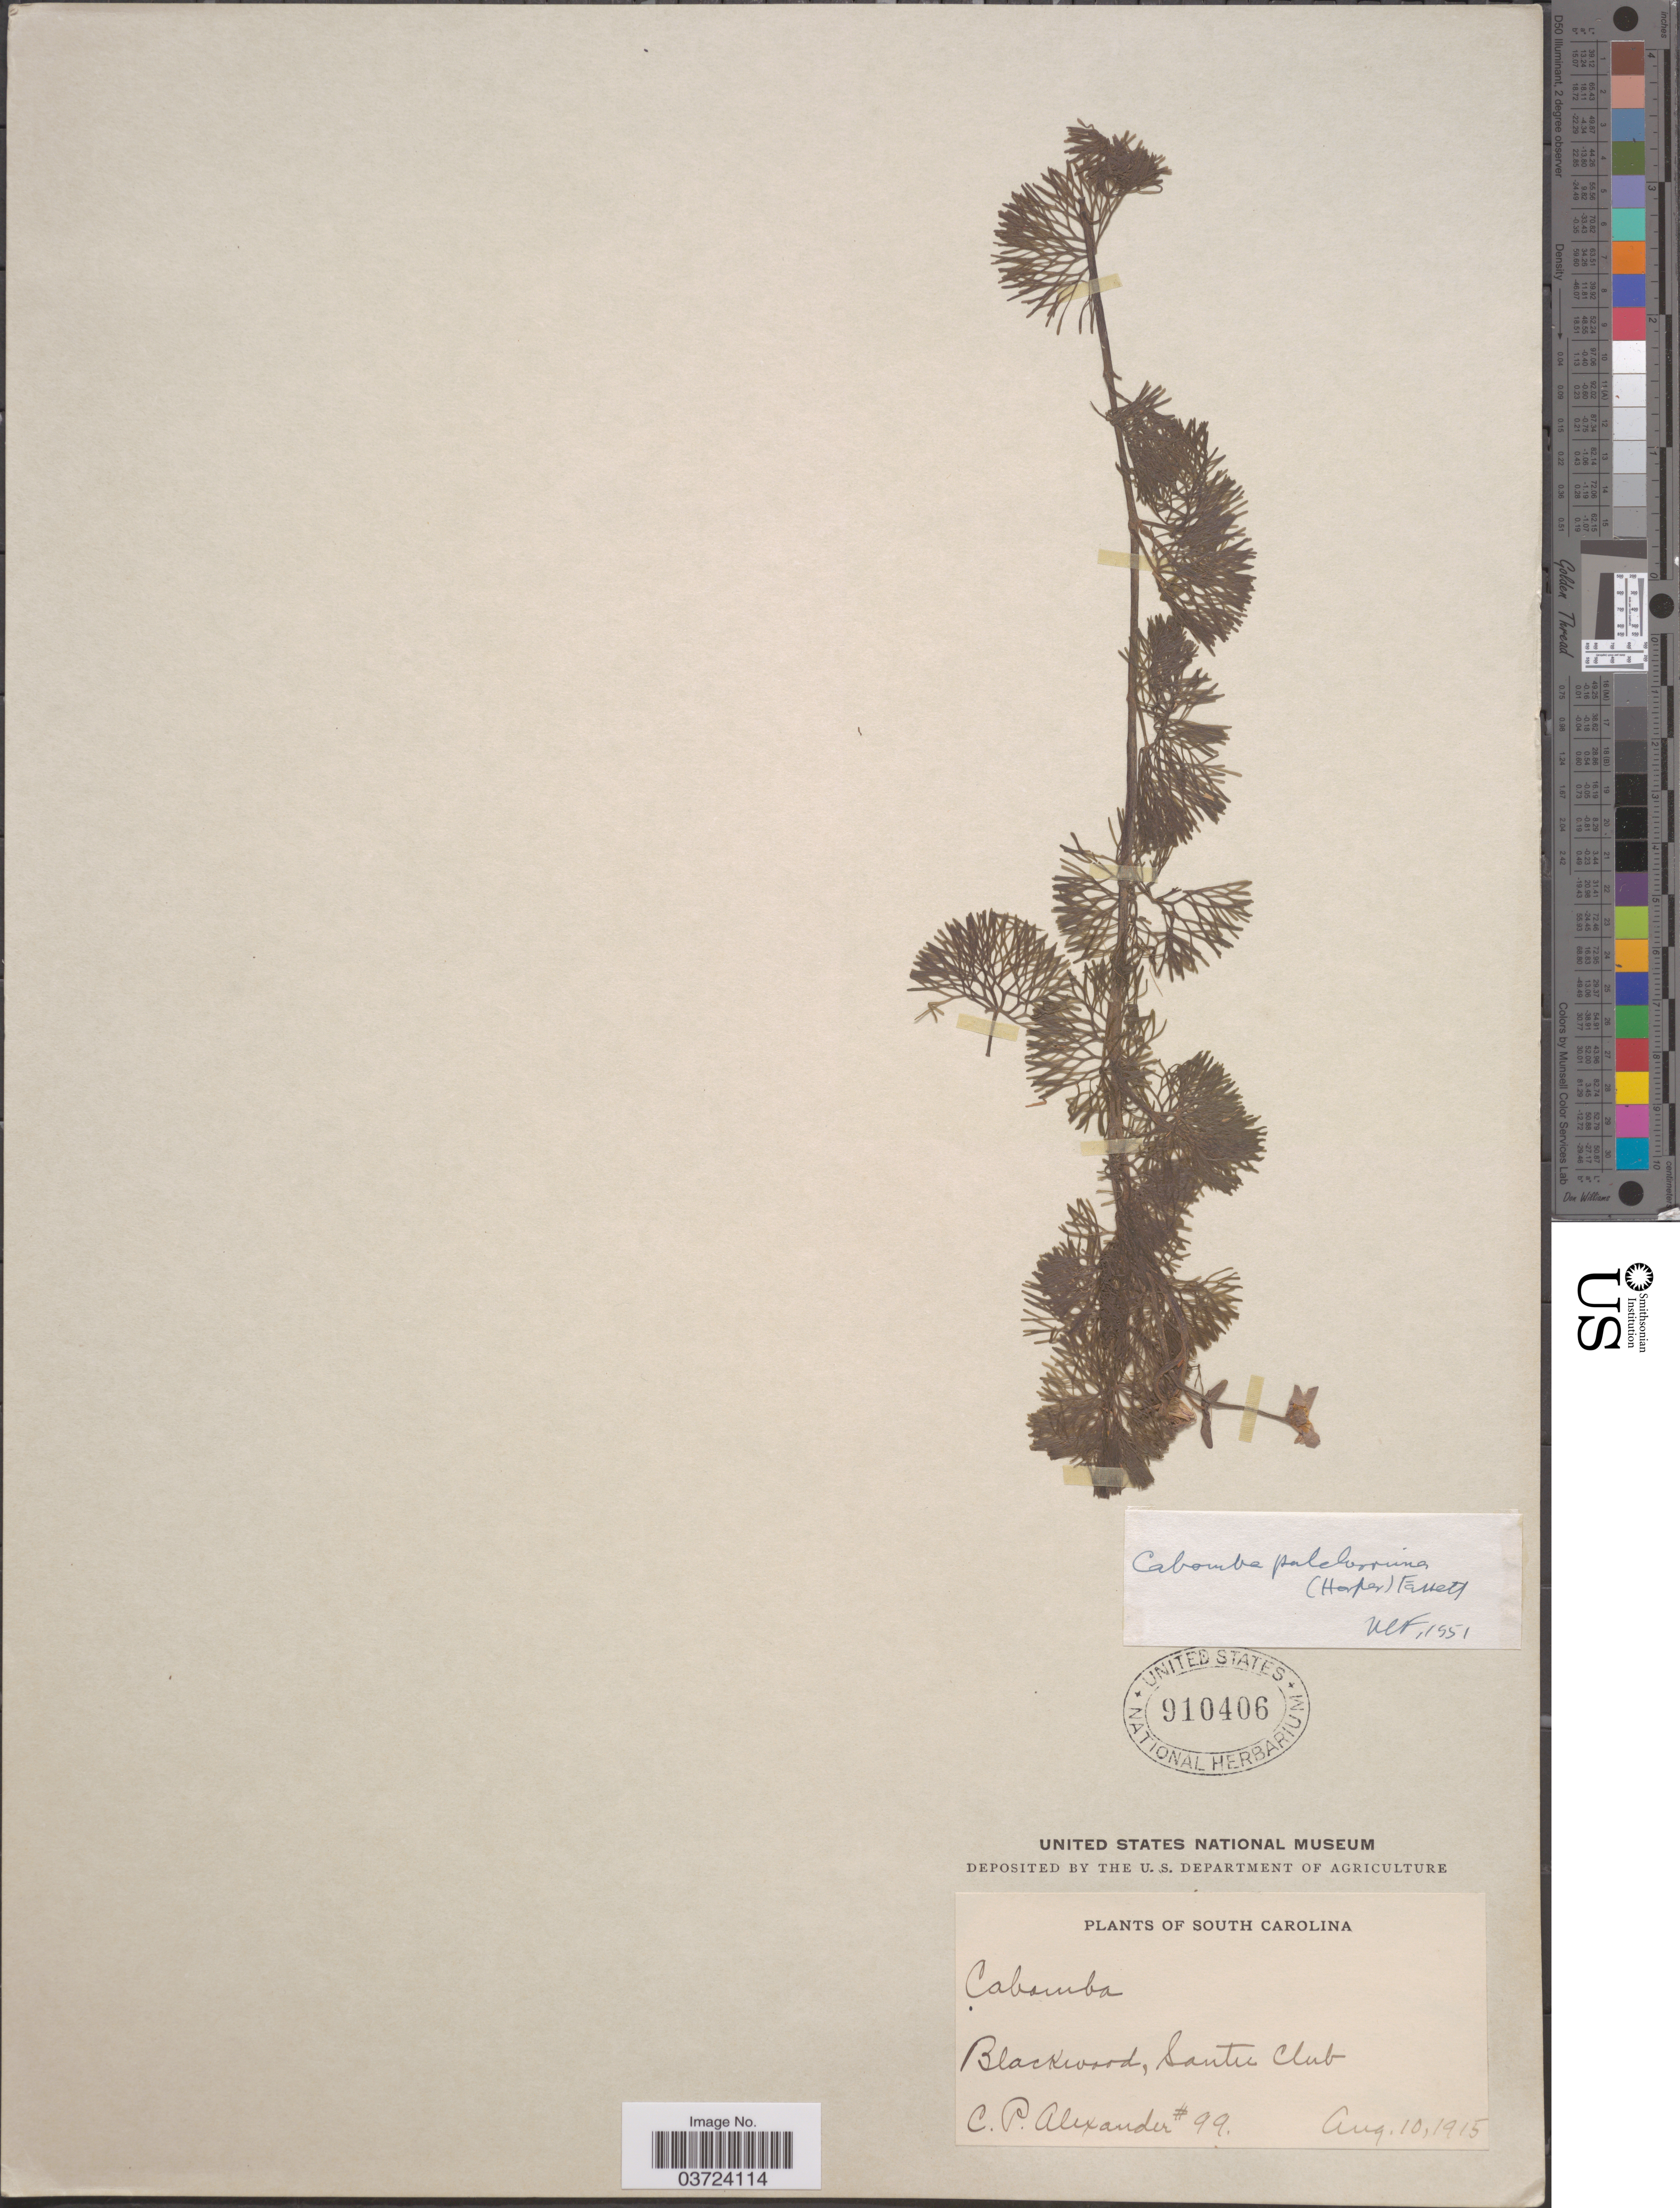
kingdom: Plantae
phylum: Tracheophyta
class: Magnoliopsida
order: Nymphaeales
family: Cabombaceae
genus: Cabomba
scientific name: Cabomba pulcherrima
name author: (R.M. Harper) Fassett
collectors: C. P. Alexander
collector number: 99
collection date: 1915-08-10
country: United States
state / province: South Carolina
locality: Blackwood, Santee Club.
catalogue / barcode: US 910406